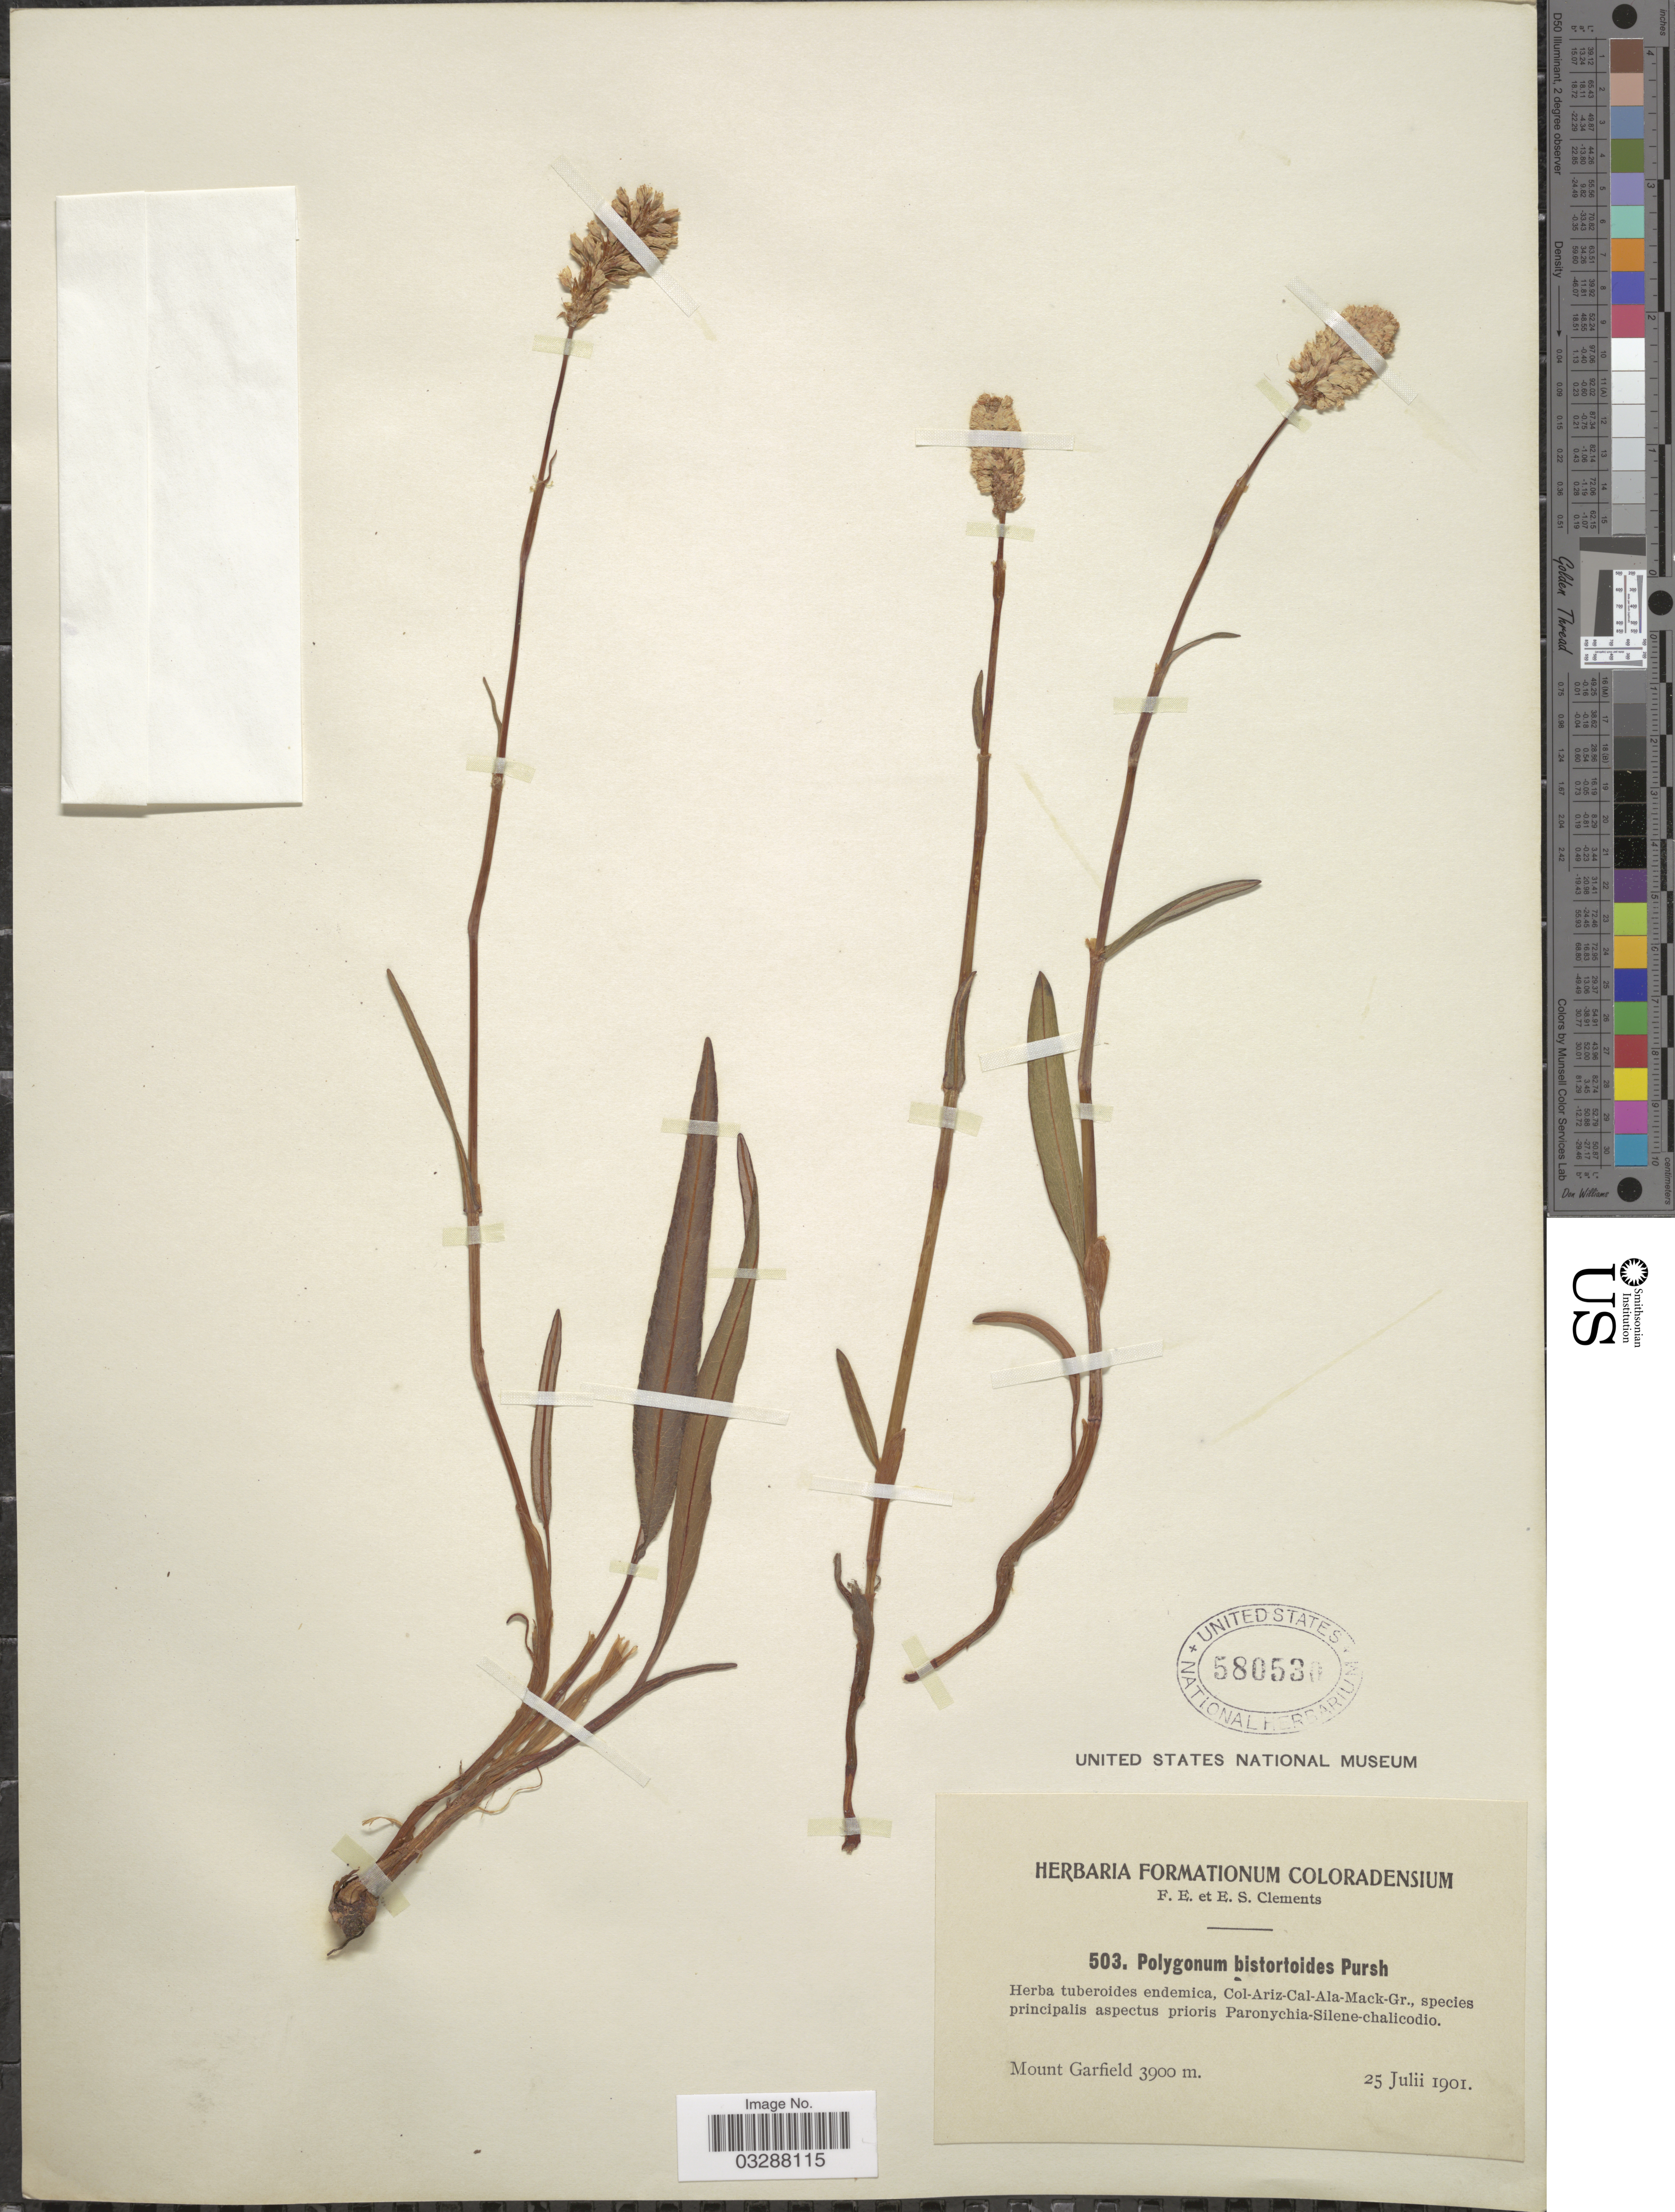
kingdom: Plantae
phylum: Tracheophyta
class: Magnoliopsida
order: Caryophyllales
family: Polygonaceae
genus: Bistorta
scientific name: Bistorta bistortoides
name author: (Pursh) Small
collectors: F. E. Clements & E. S. Clements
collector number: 503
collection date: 1901-07-25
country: United States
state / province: Colorado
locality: Mount Garfield.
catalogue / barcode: US 580530